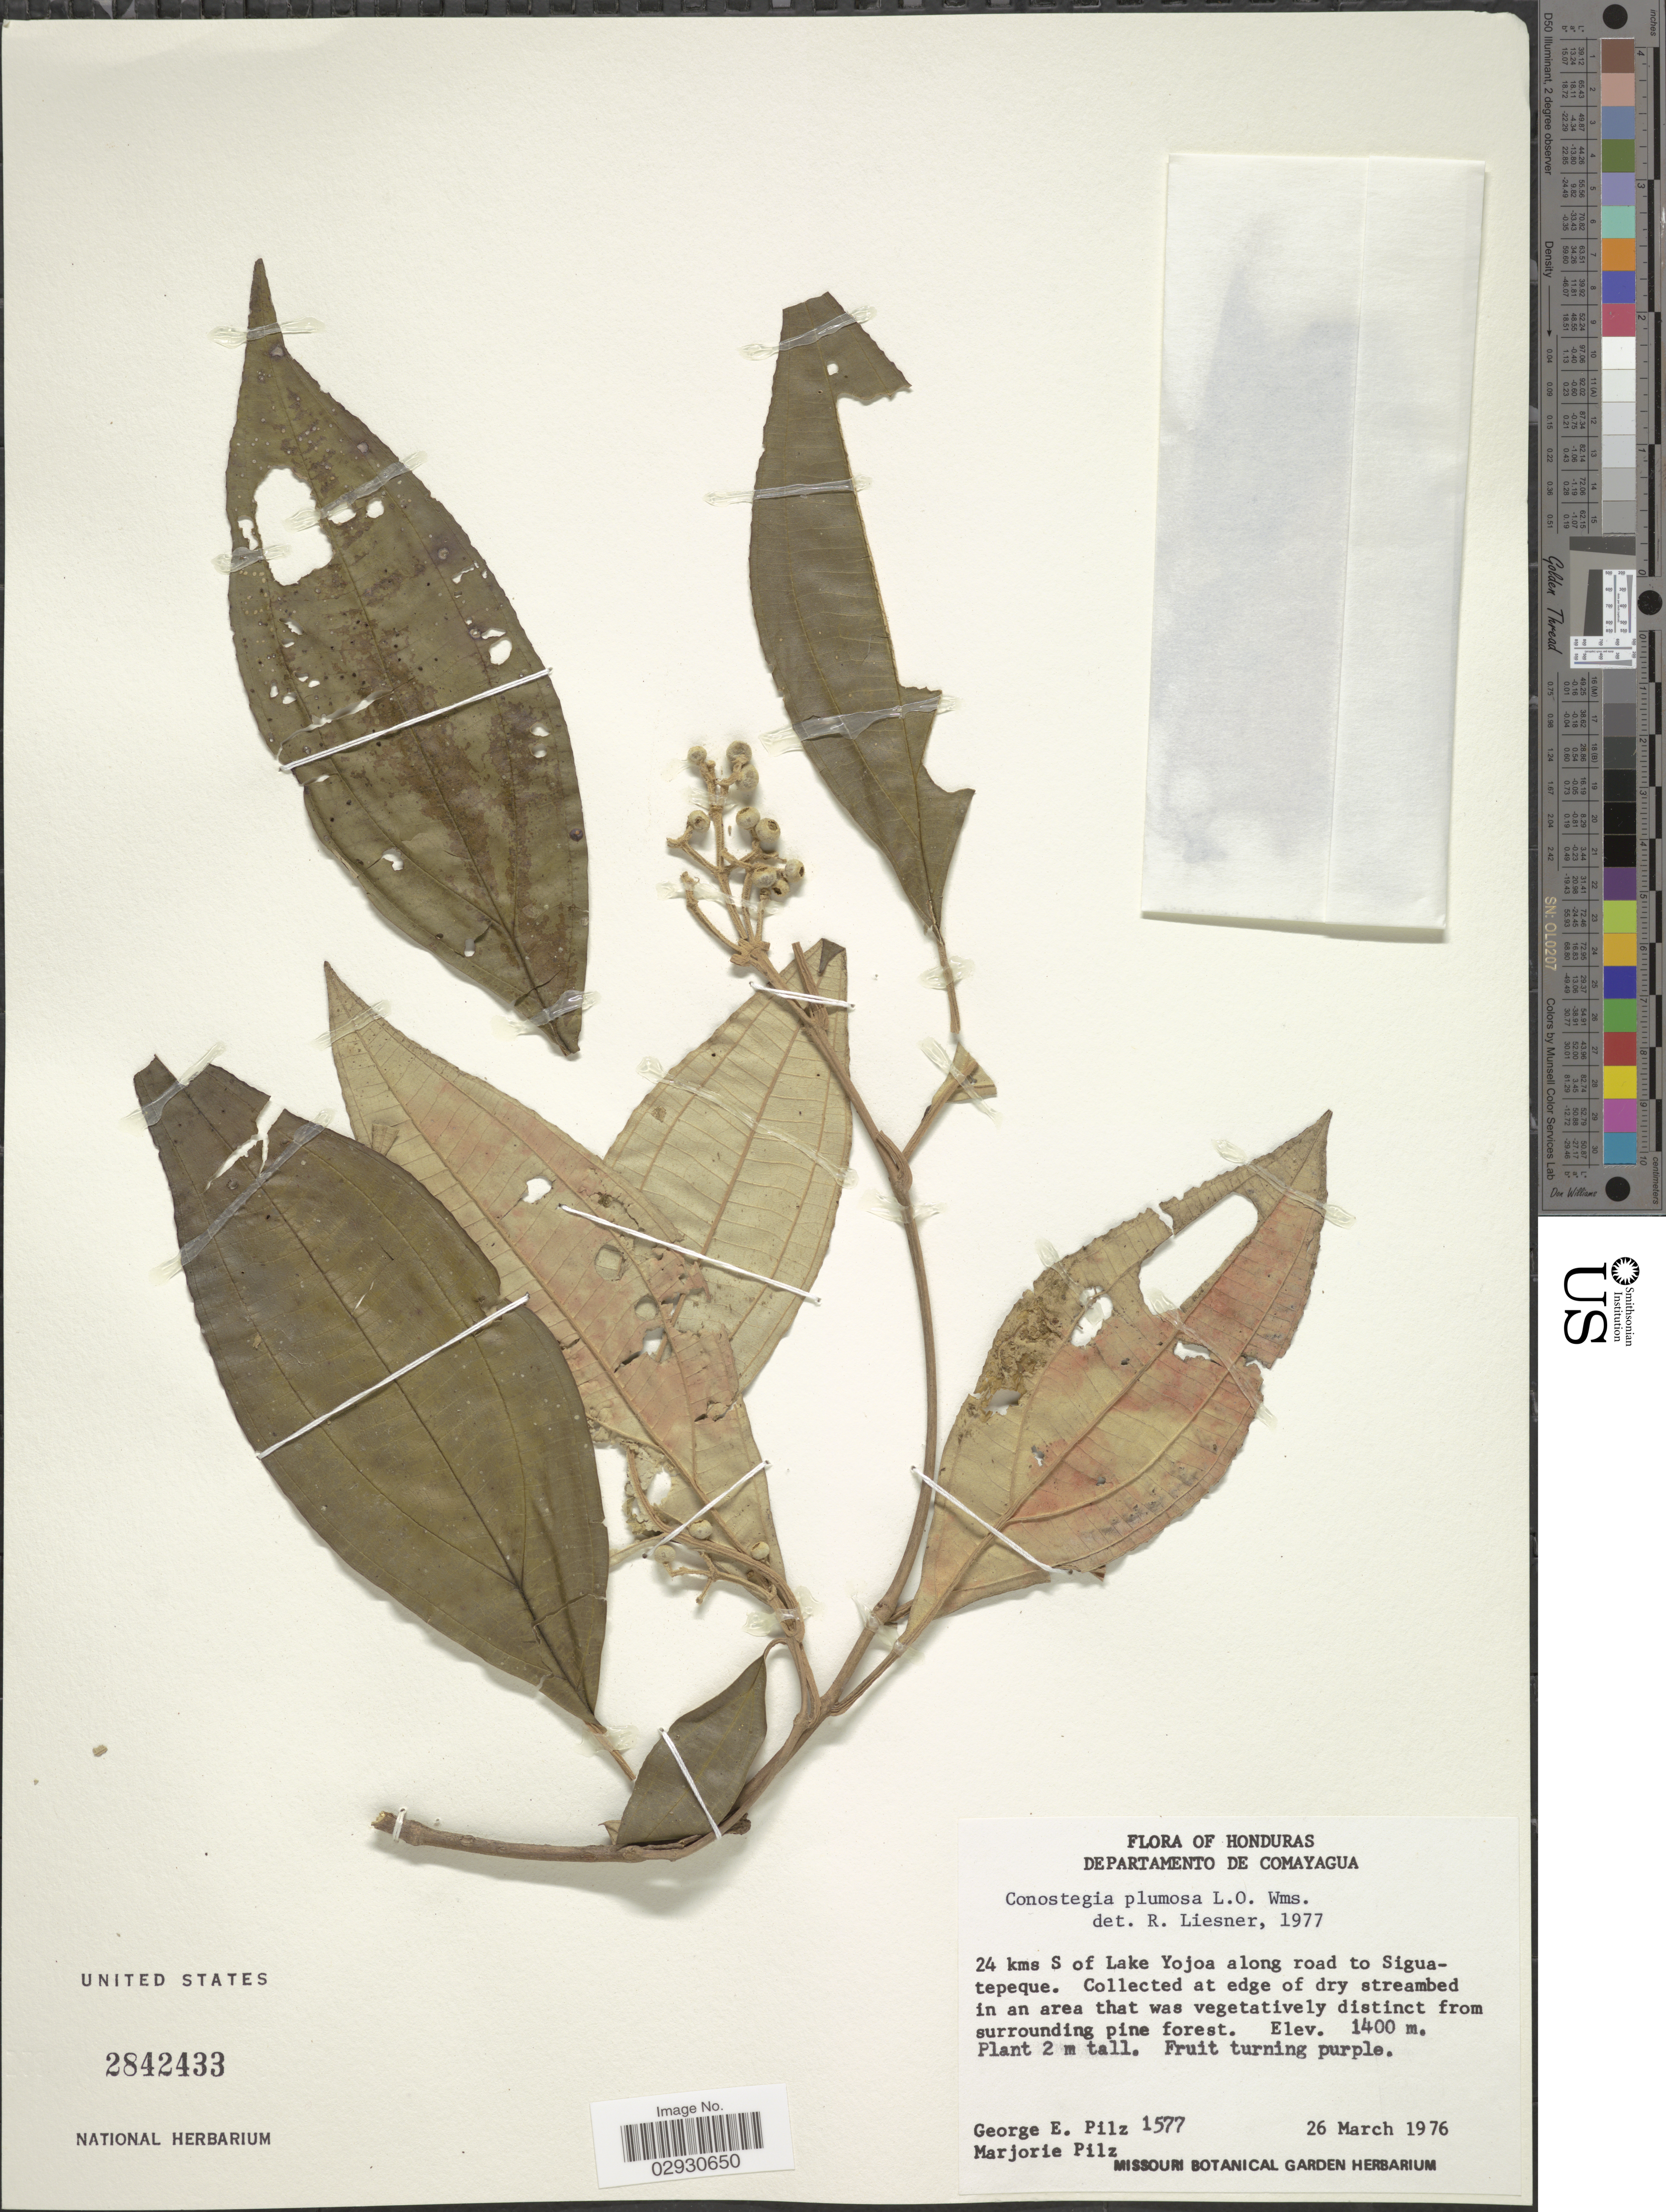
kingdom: Plantae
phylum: Tracheophyta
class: Magnoliopsida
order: Myrtales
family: Melastomataceae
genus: Conostegia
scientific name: Conostegia plumosa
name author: L.O. Williams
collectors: G. E. Pilz & M. Pilz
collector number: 1577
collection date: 1976-03-26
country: Honduras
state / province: Comayagua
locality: Departamento de Comayagua, 24 kms S of Lake Yojoa along road to Siguatepeque.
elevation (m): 1400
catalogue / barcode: US 2842433